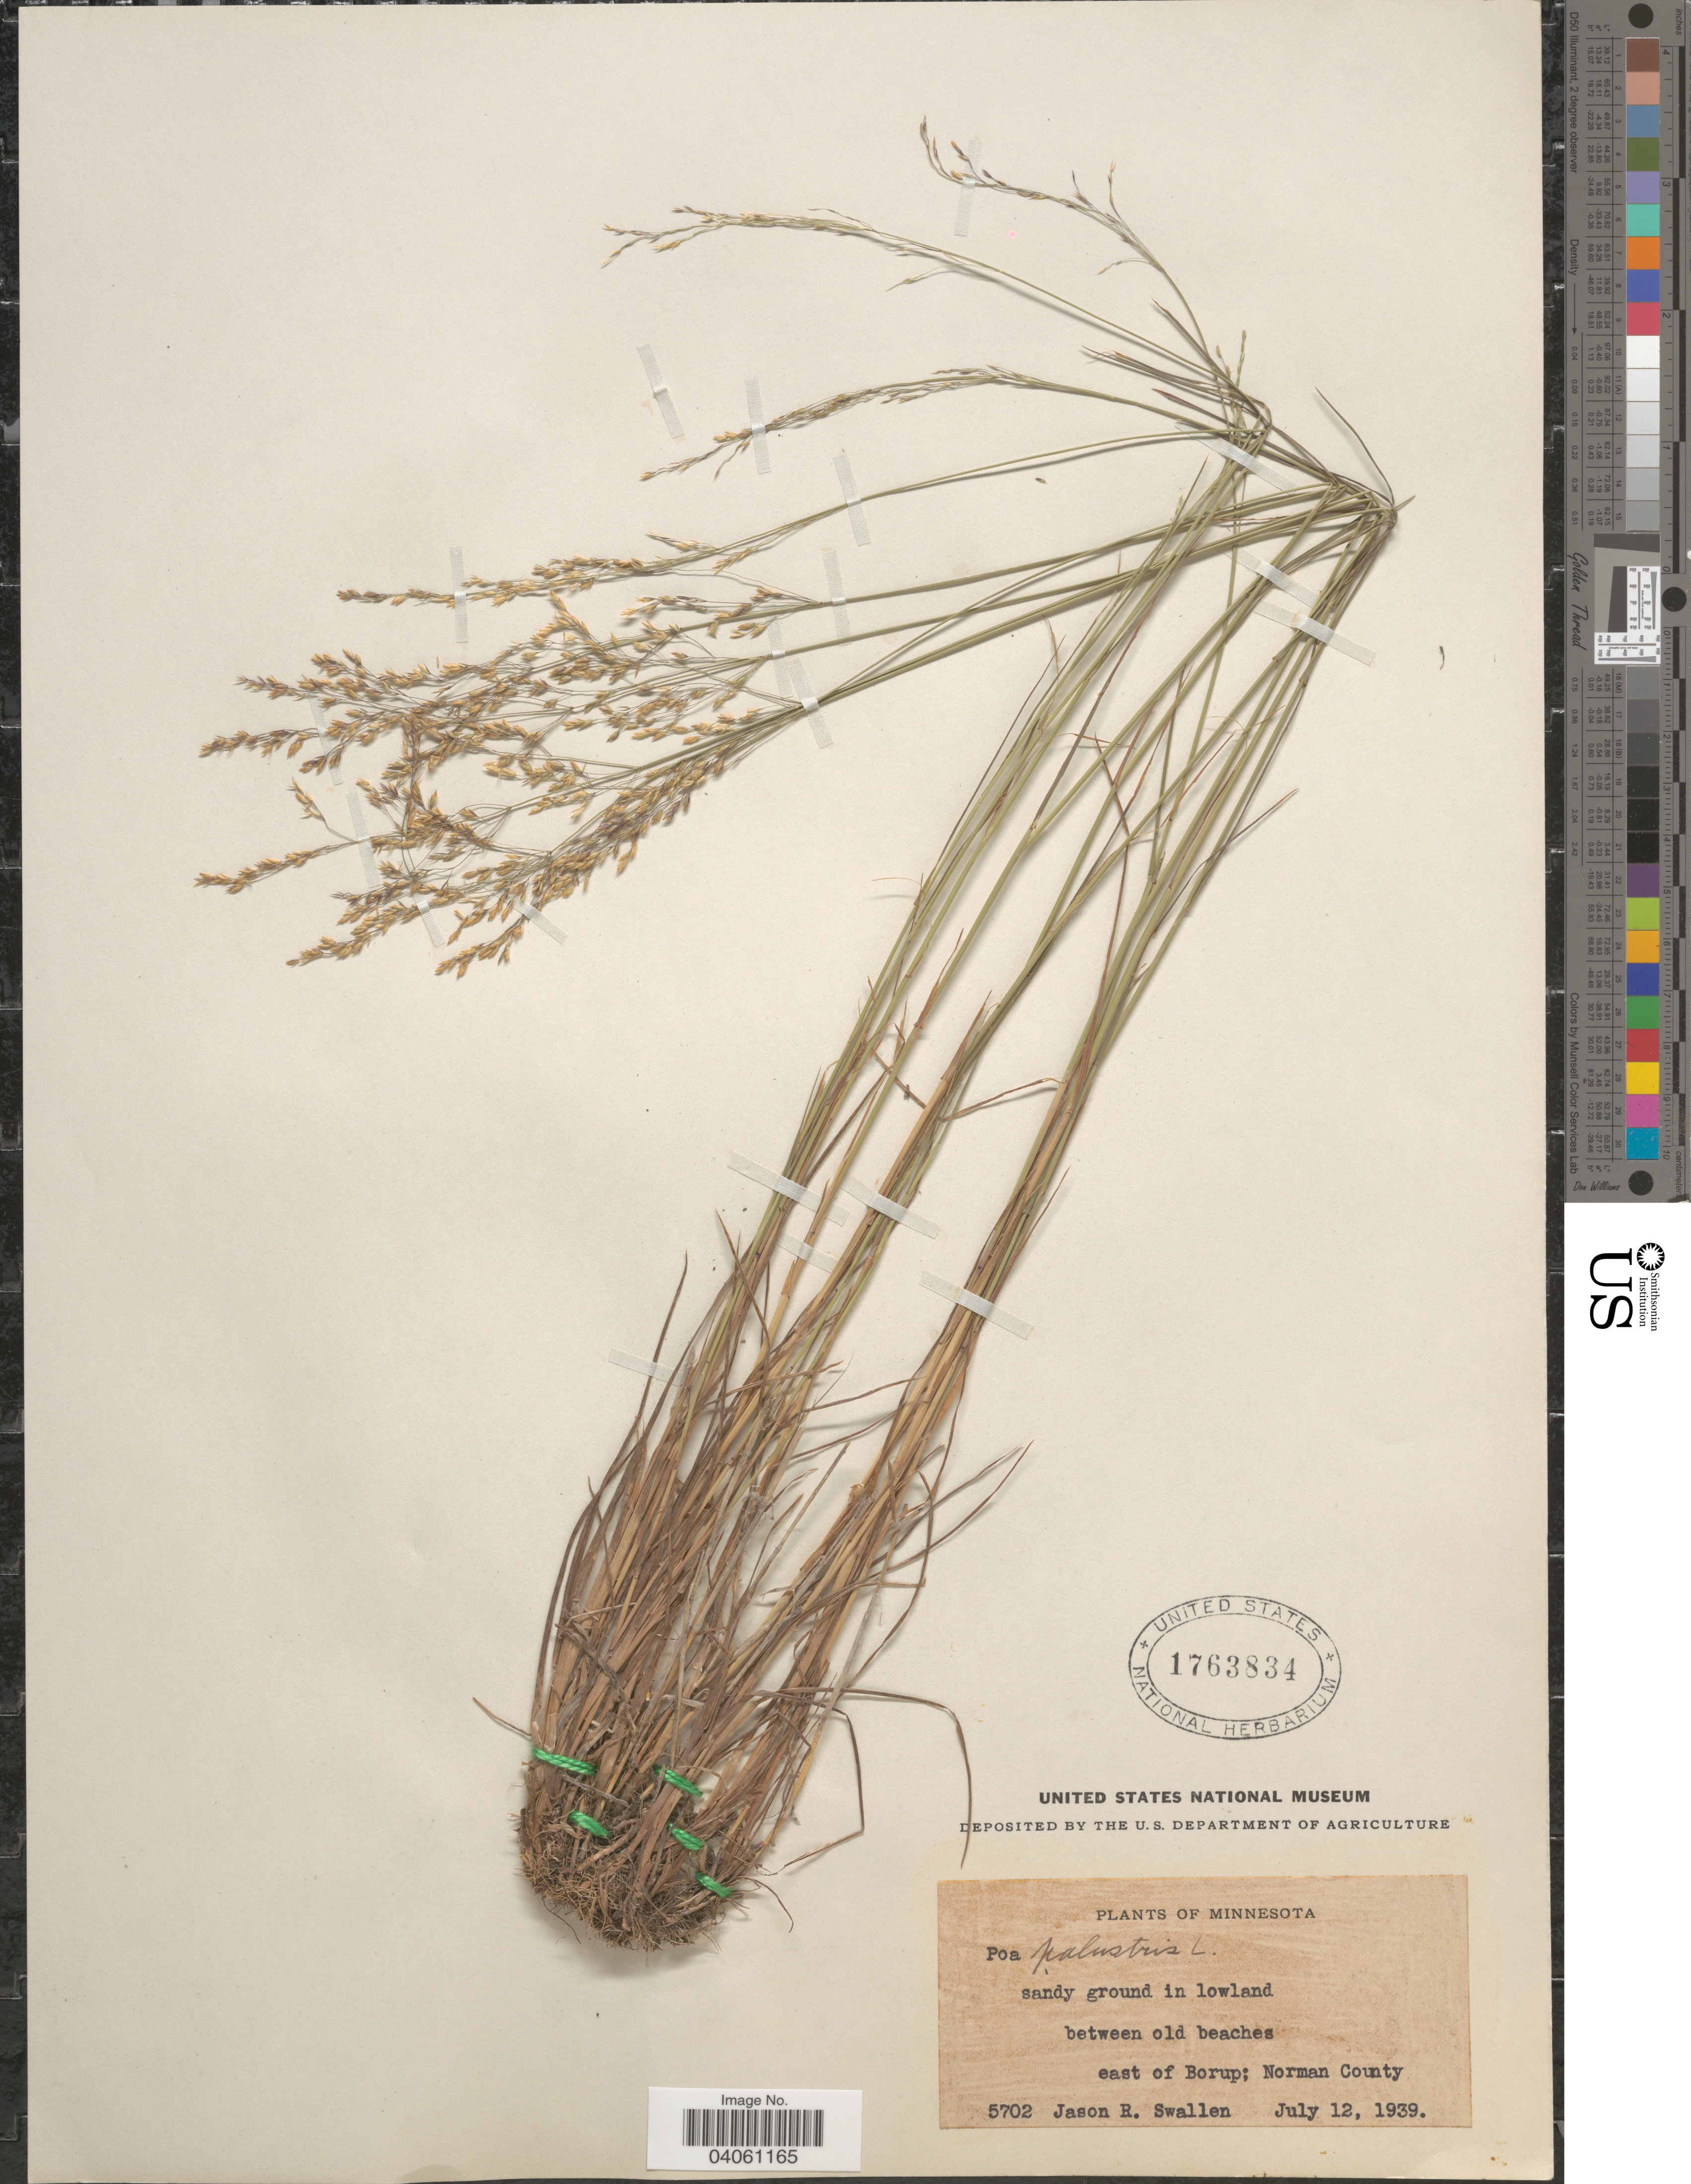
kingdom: Plantae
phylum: Tracheophyta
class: Liliopsida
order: Poales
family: Poaceae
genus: Poa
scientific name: Poa palustris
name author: L.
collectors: J. R. Swallen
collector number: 5702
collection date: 1939-07-12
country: United States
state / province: Minnesota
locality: Between old beaches, east of Borup; Norman County.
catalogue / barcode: US 1763834